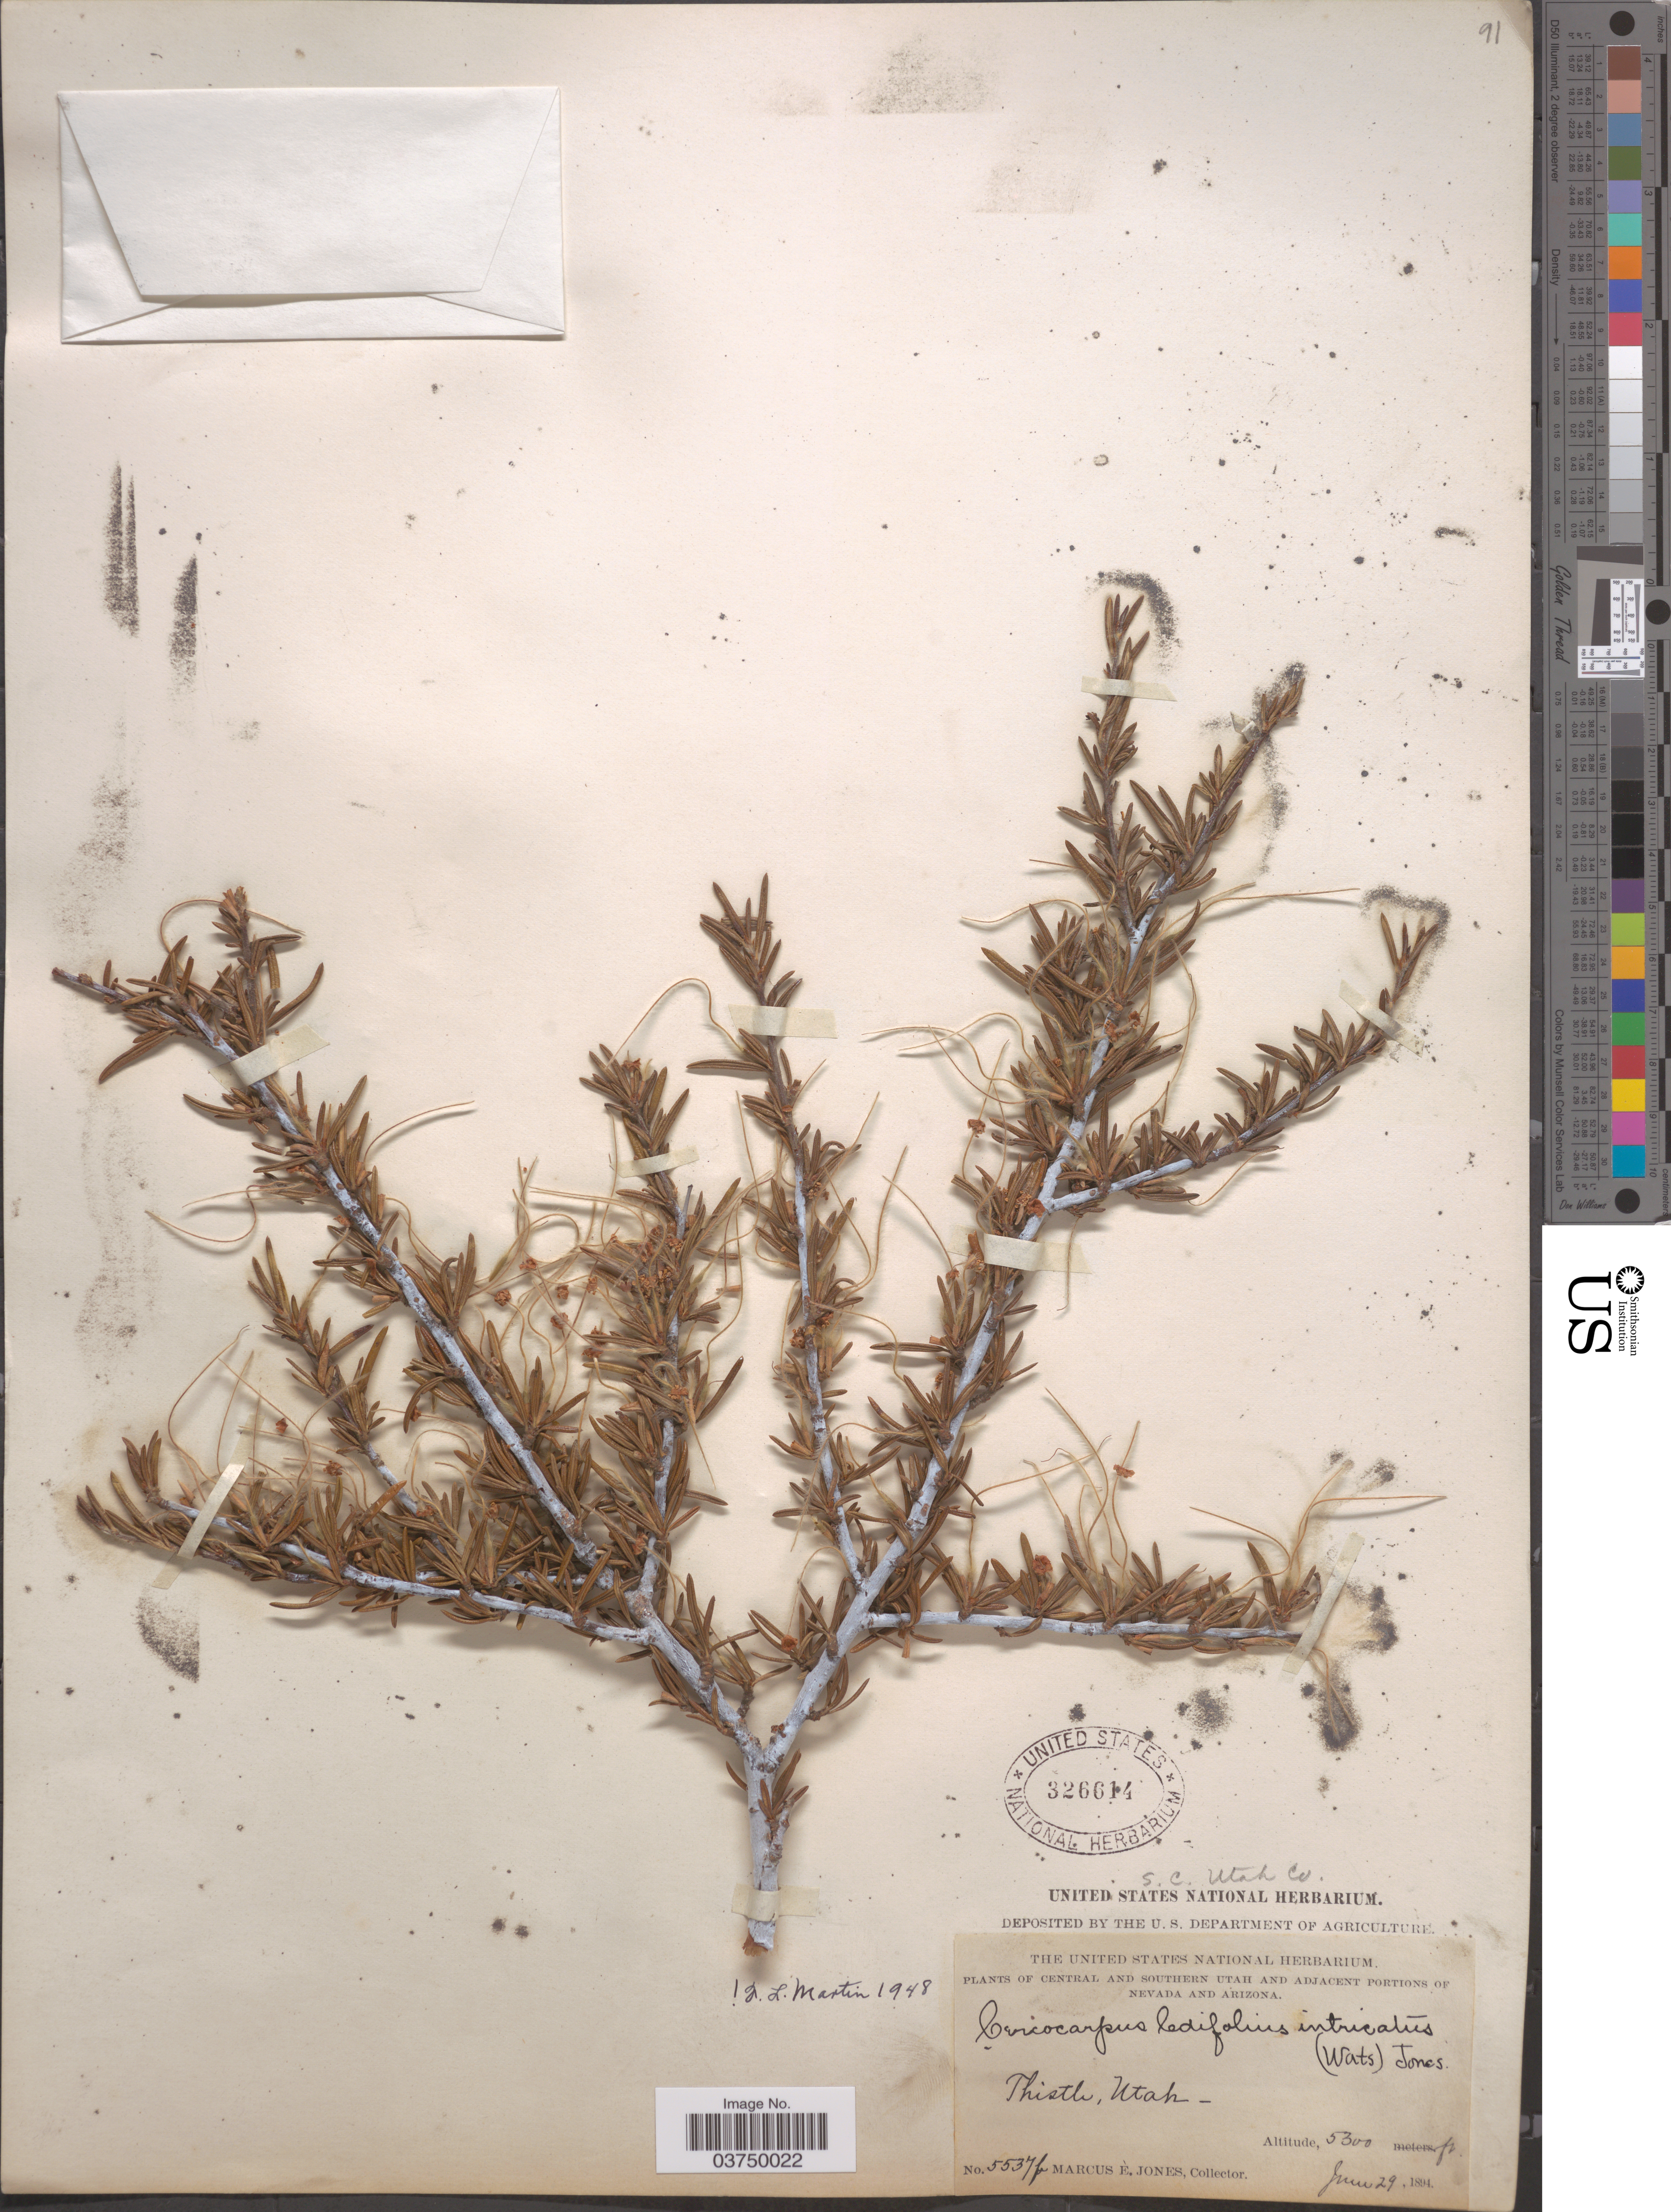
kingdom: Plantae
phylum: Tracheophyta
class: Magnoliopsida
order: Rosales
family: Rosaceae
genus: Cercocarpus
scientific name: Cercocarpus ledifolius var. intricatus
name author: Nutt.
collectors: M. E. Jones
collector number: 5537f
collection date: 1894-06-29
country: United States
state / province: Utah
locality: Central and Southern Utah. Thistle.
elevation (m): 1615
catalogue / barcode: US 326614